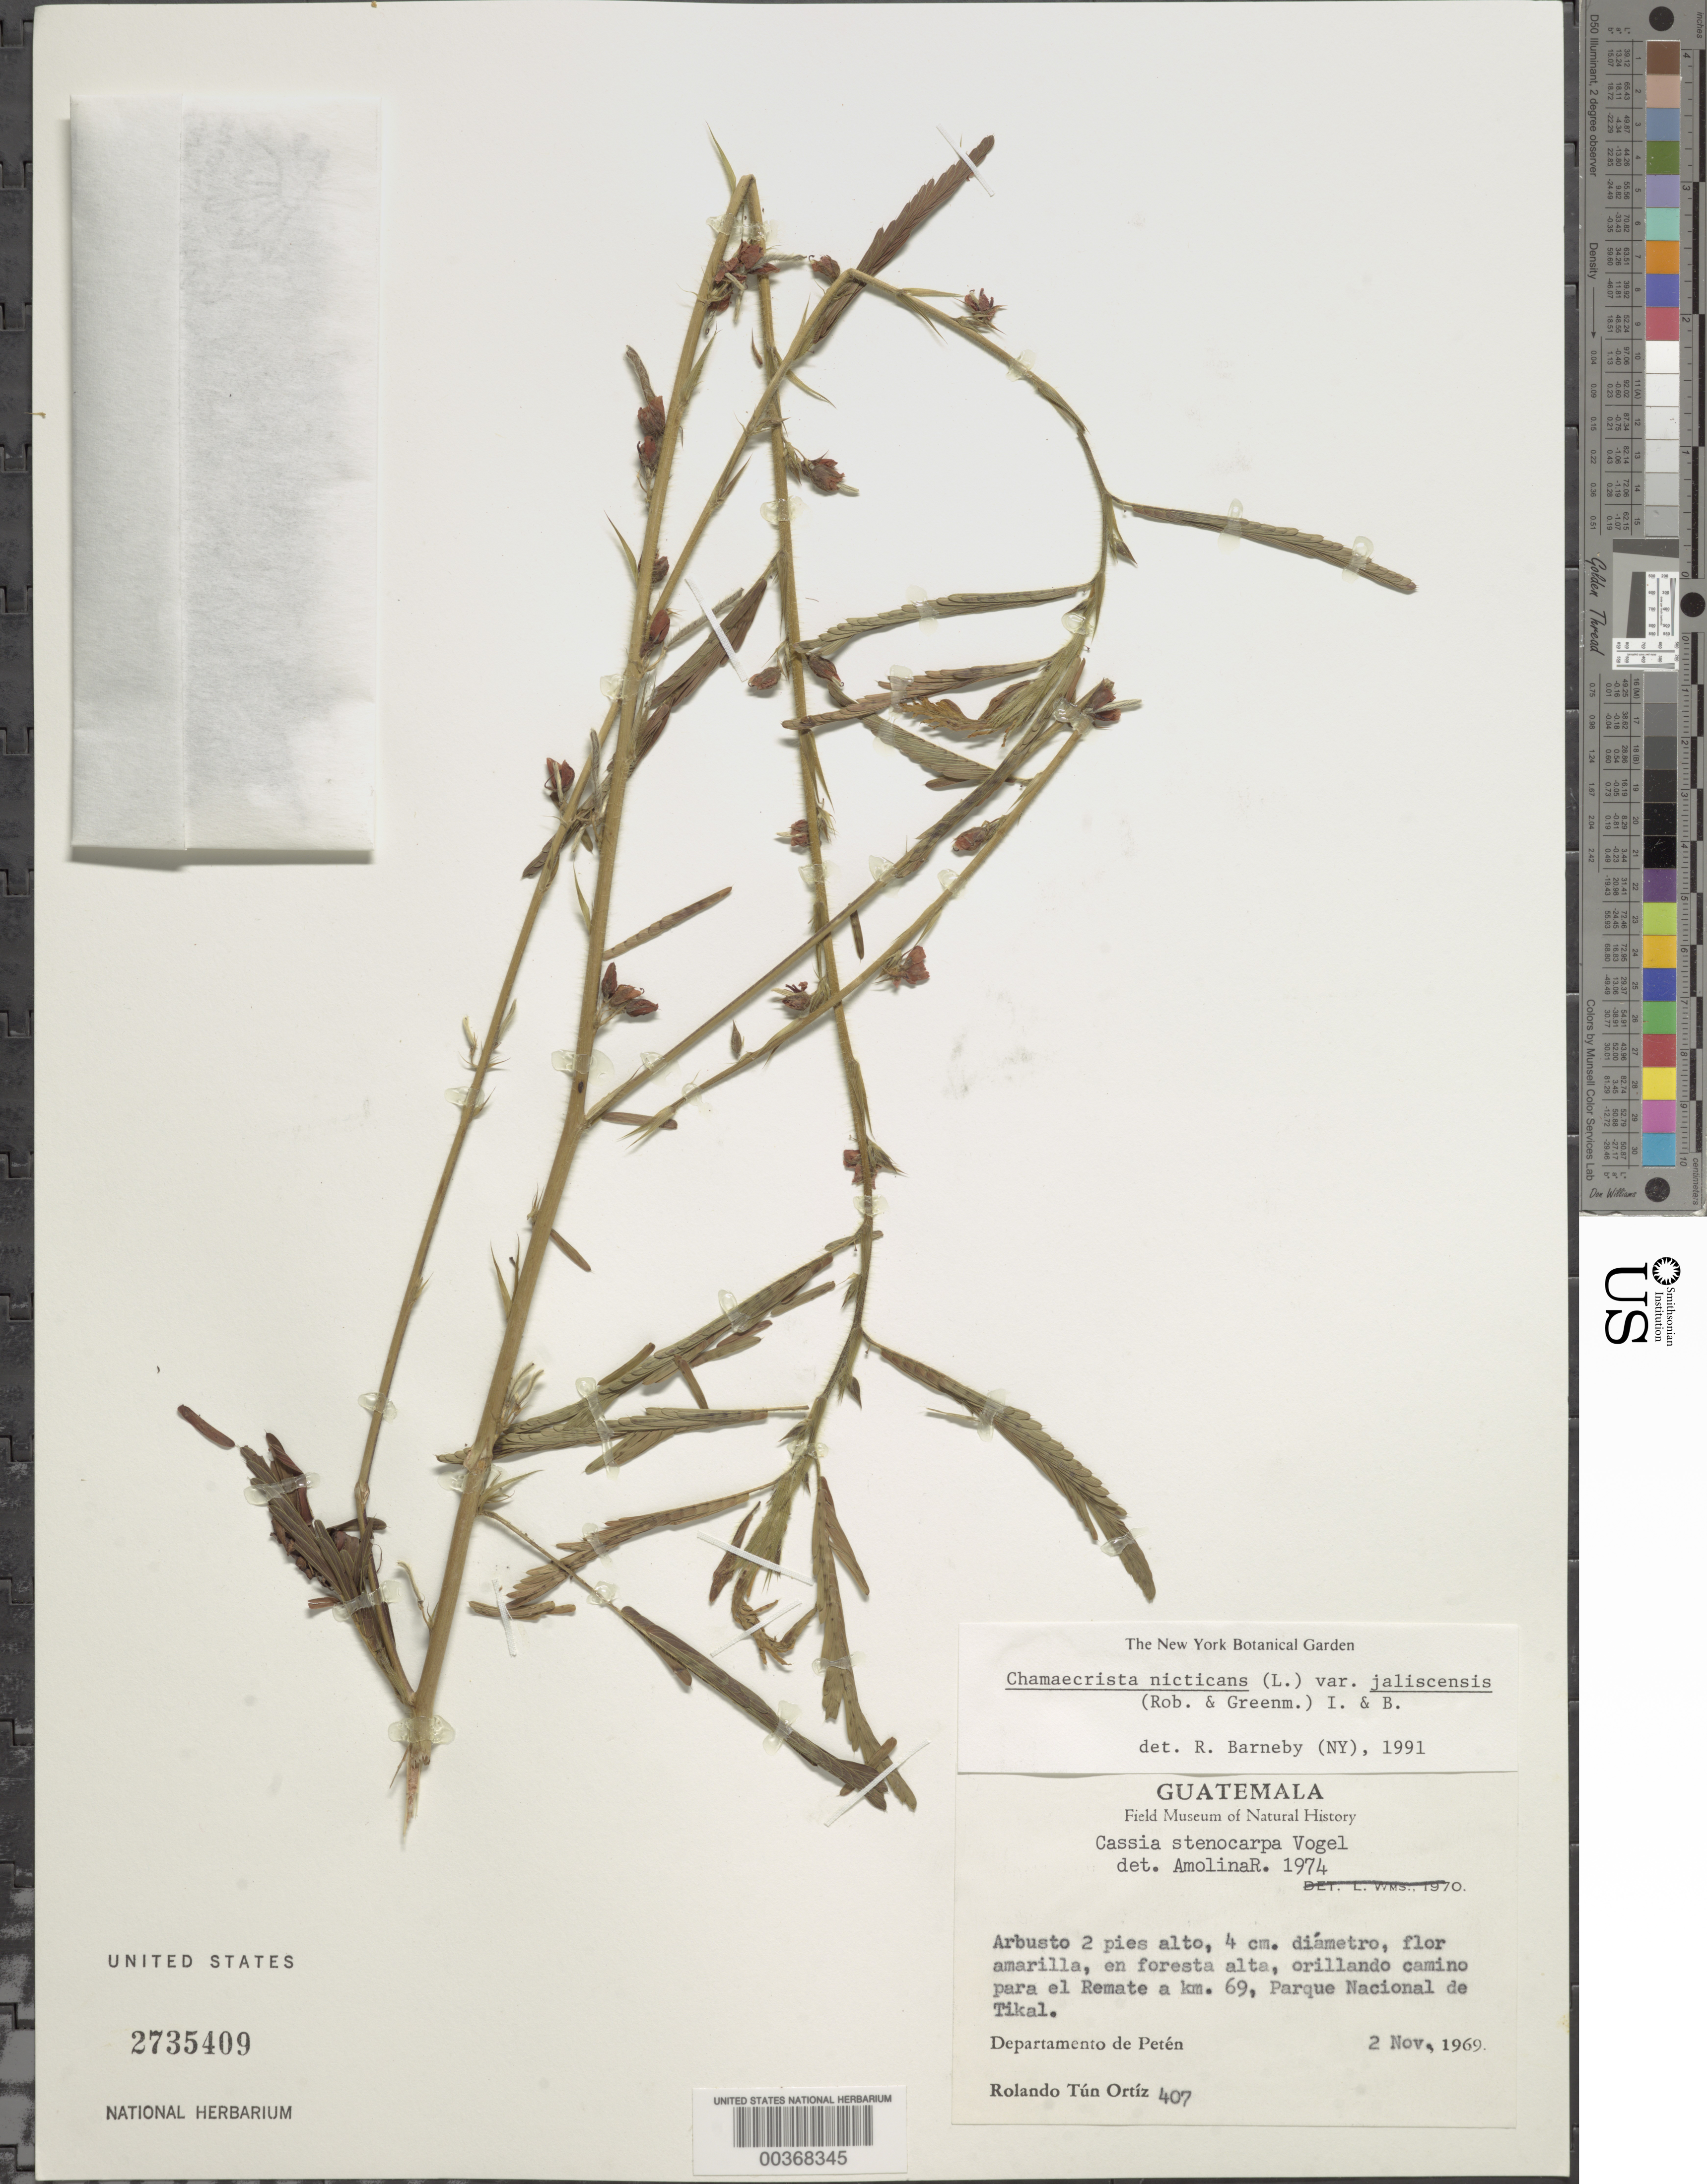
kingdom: Plantae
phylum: Tracheophyta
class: Magnoliopsida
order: Fabales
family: Fabaceae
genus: Chamaecrista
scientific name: Chamaecrista nictitans var. jaliscensis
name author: (Greenm.) H.S. Irwin & Barneby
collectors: R. Tún Ortiz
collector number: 407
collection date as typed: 02 Nov 1969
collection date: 1969-11-02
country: Guatemala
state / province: El Petén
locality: Orillando camino para El Remate a km 69, Parque Nacional de Tikal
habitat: En foresta alta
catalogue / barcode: US 2735409